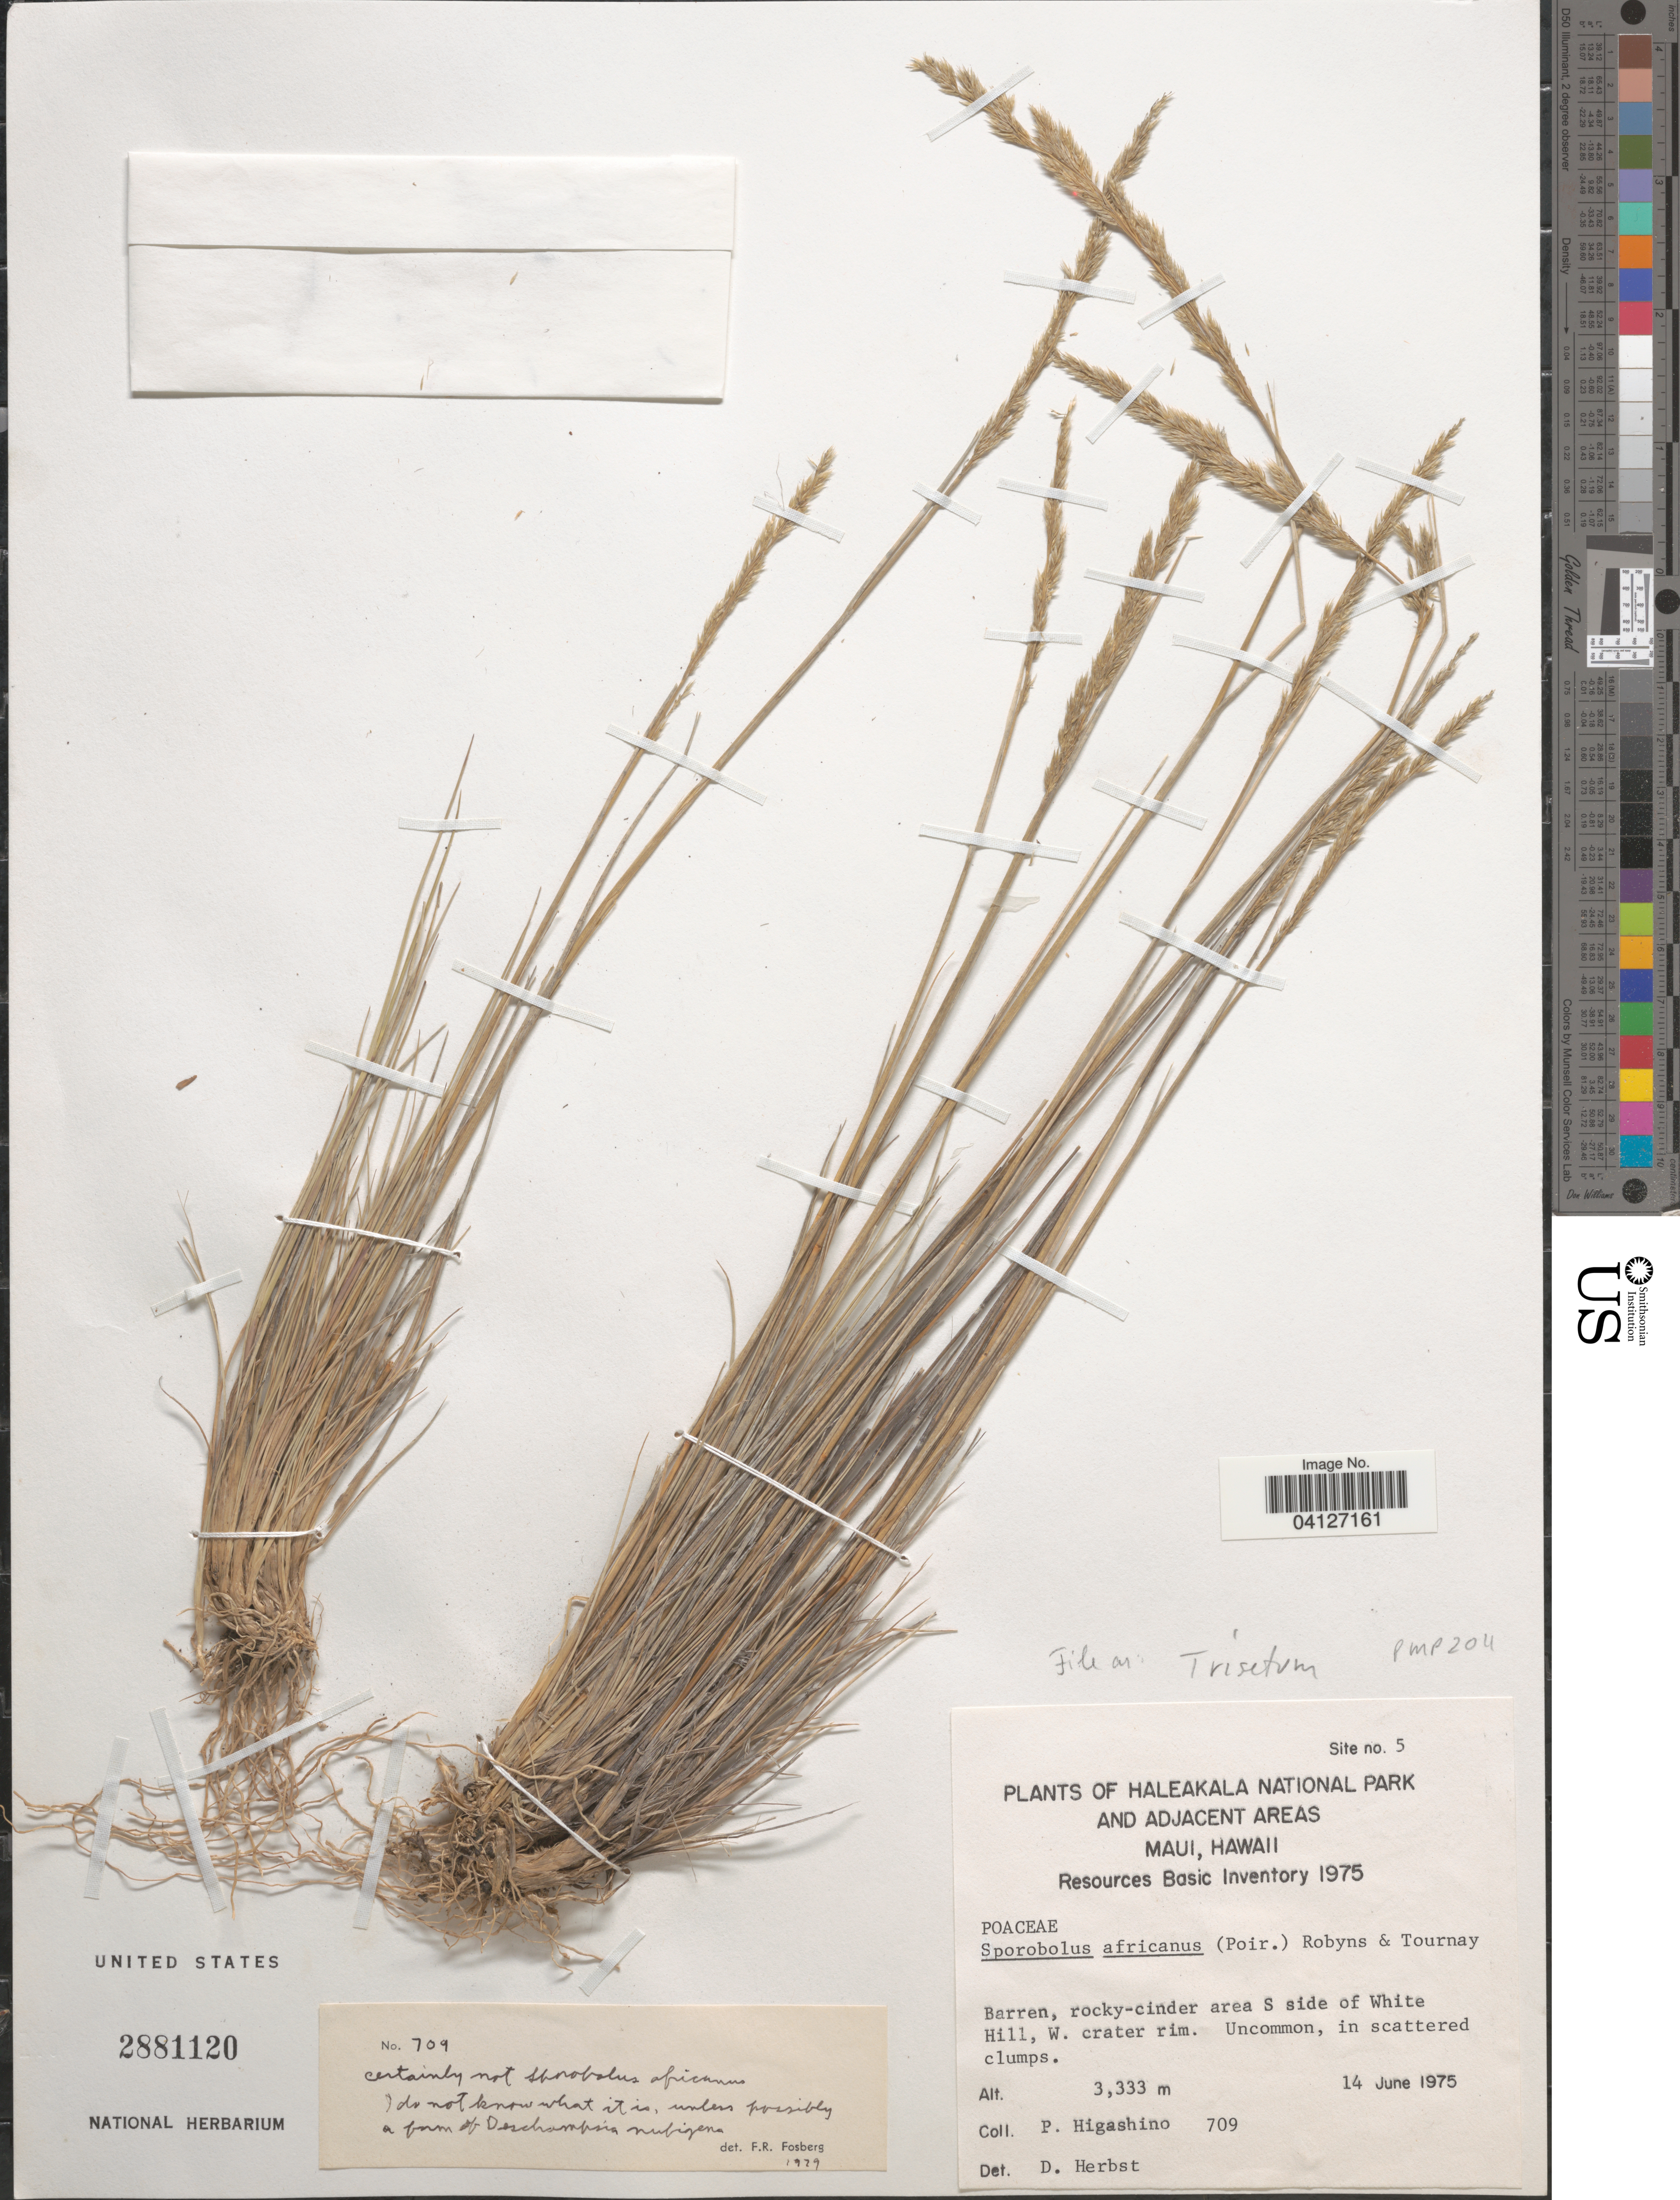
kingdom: Plantae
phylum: Tracheophyta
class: Liliopsida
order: Poales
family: Poaceae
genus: Koeleria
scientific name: Koeleria sp.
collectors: P. Higashino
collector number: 709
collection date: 1975-06-14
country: United States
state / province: Hawaii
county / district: Maui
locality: Haleakala National Park and Adjacent Areas. Maui. Barren, rocky-cinder area S side of White Hill, W. crater rim.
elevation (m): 3333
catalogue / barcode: US 2881120